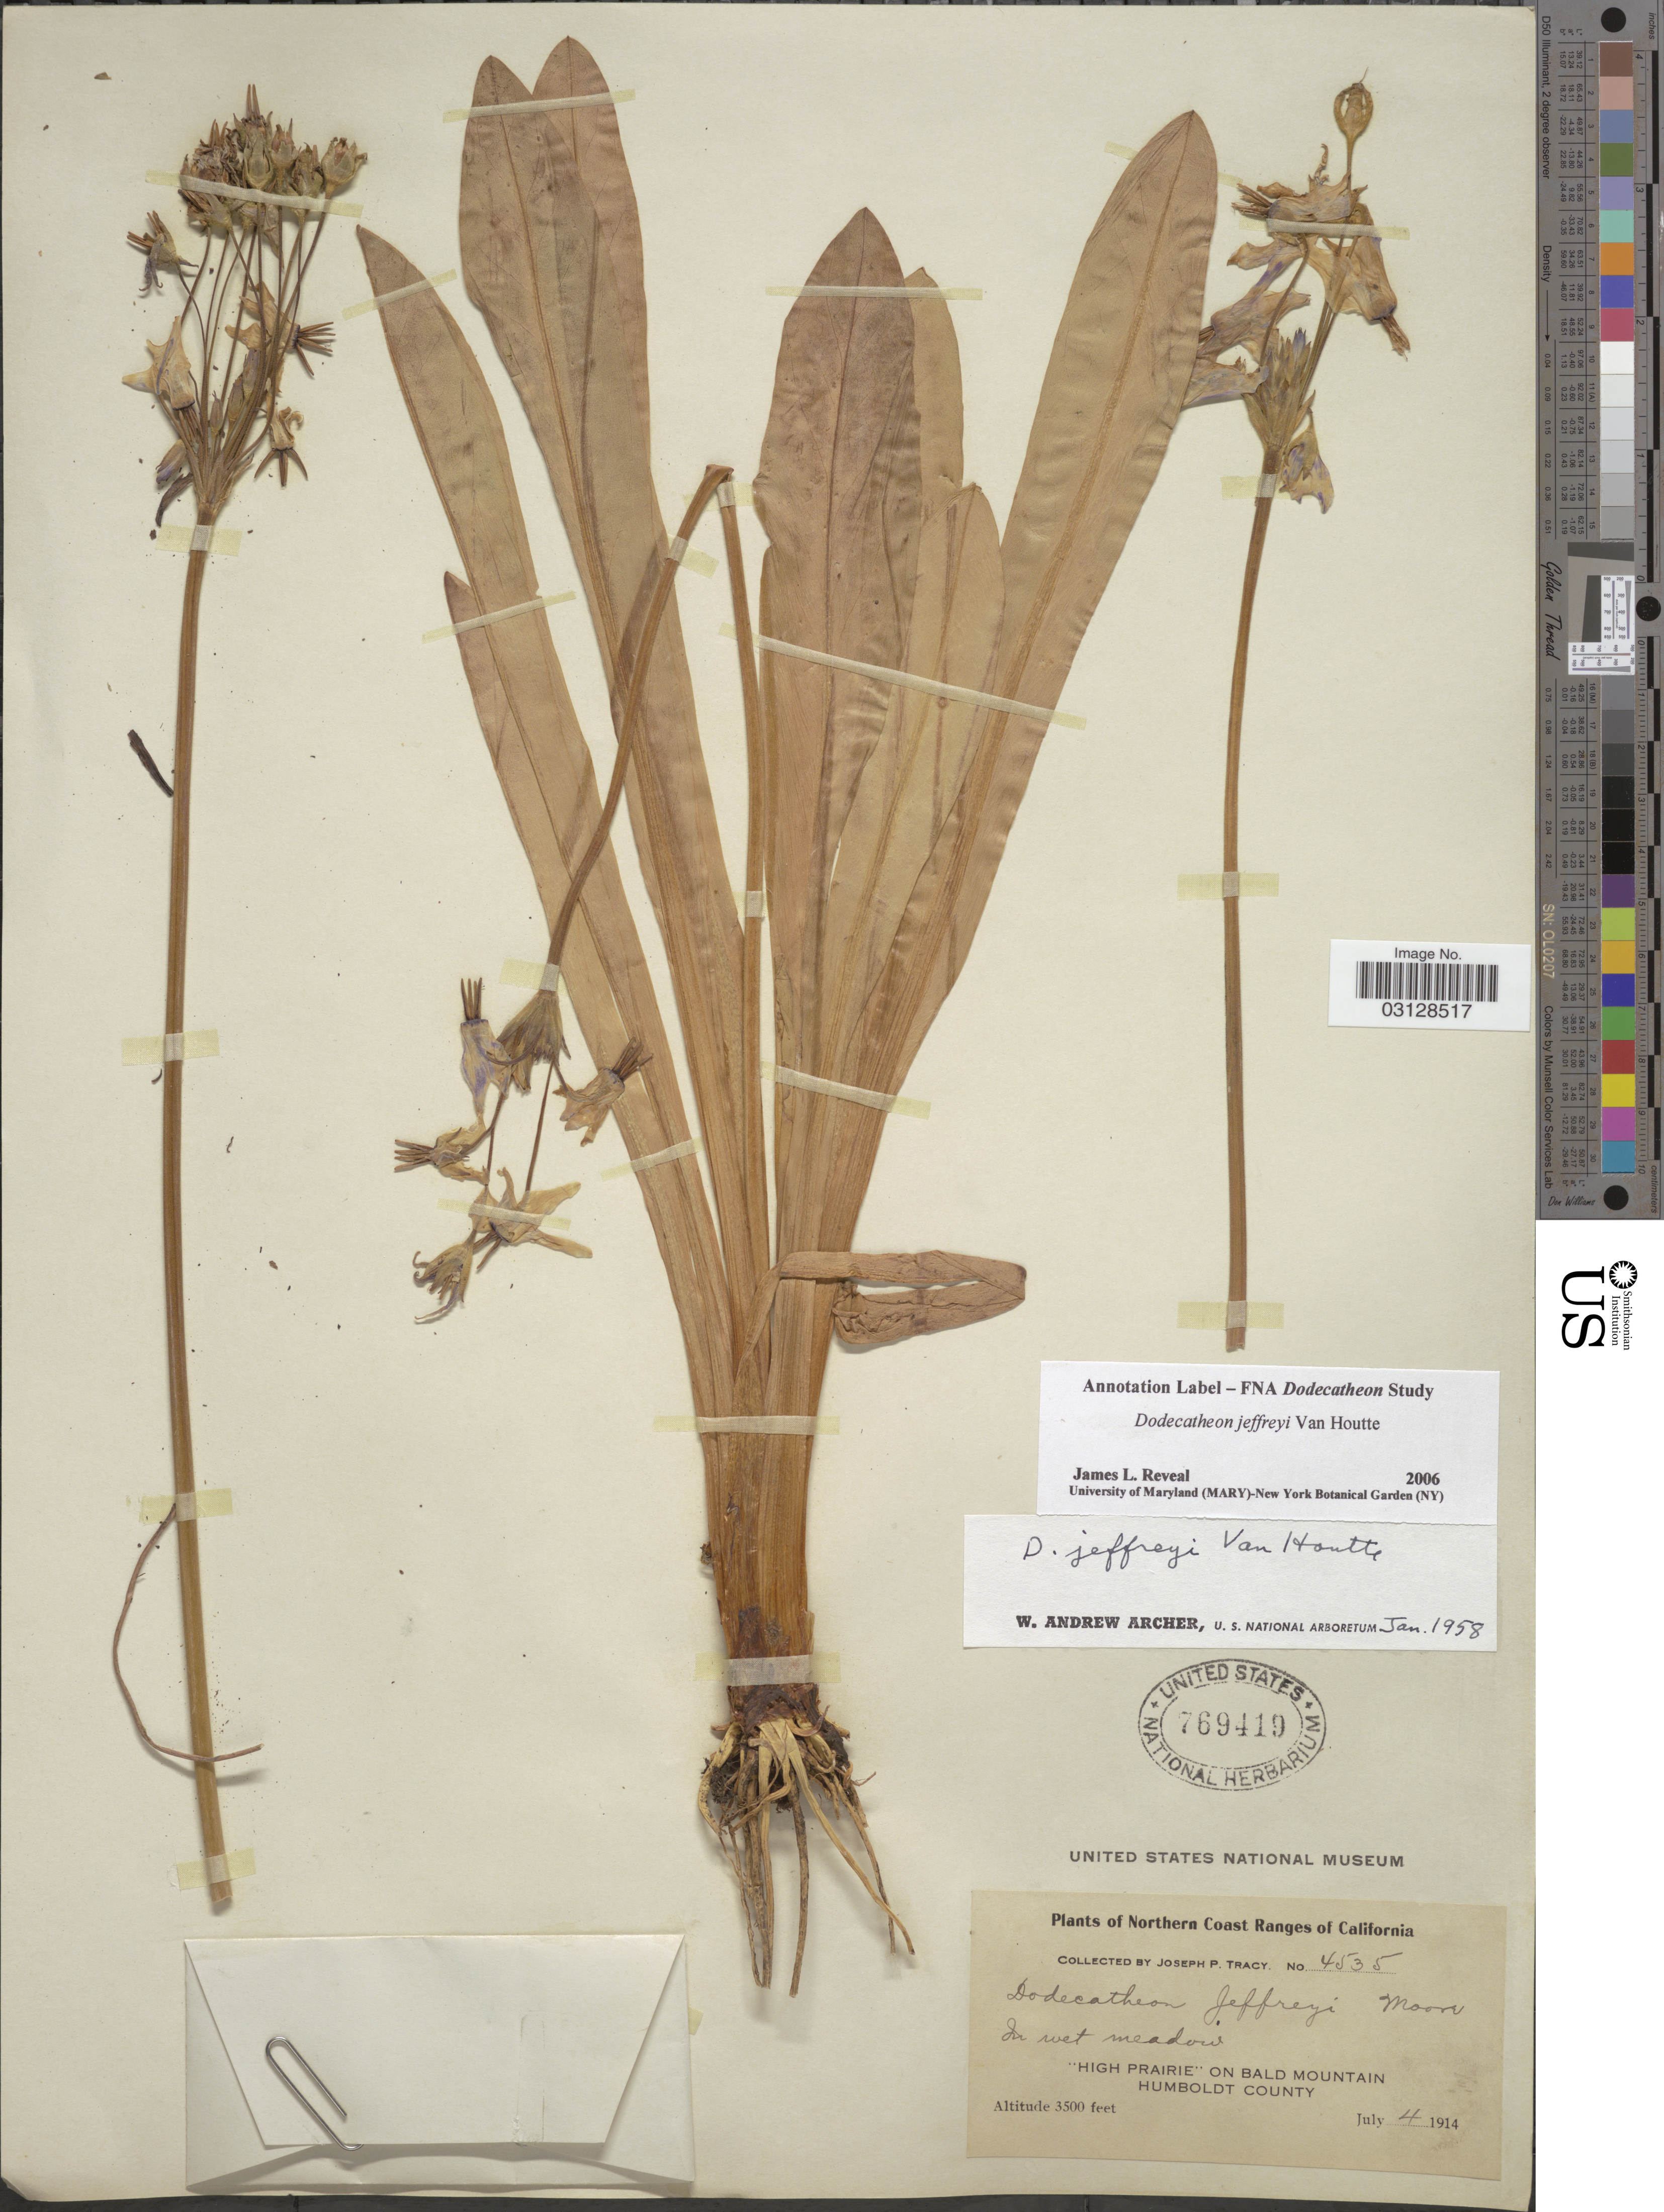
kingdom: Plantae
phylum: Tracheophyta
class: Magnoliopsida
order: Ericales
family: Primulaceae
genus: Dodecatheon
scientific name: Dodecatheon jeffreyi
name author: Van Houtte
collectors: J. Tracy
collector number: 4535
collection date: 1914-07-04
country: United States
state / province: California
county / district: Humboldt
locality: Northern Coast Ranges of California. "High Prairie" on Bald Mountain. Humboldt County.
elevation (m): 1067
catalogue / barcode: US 769419